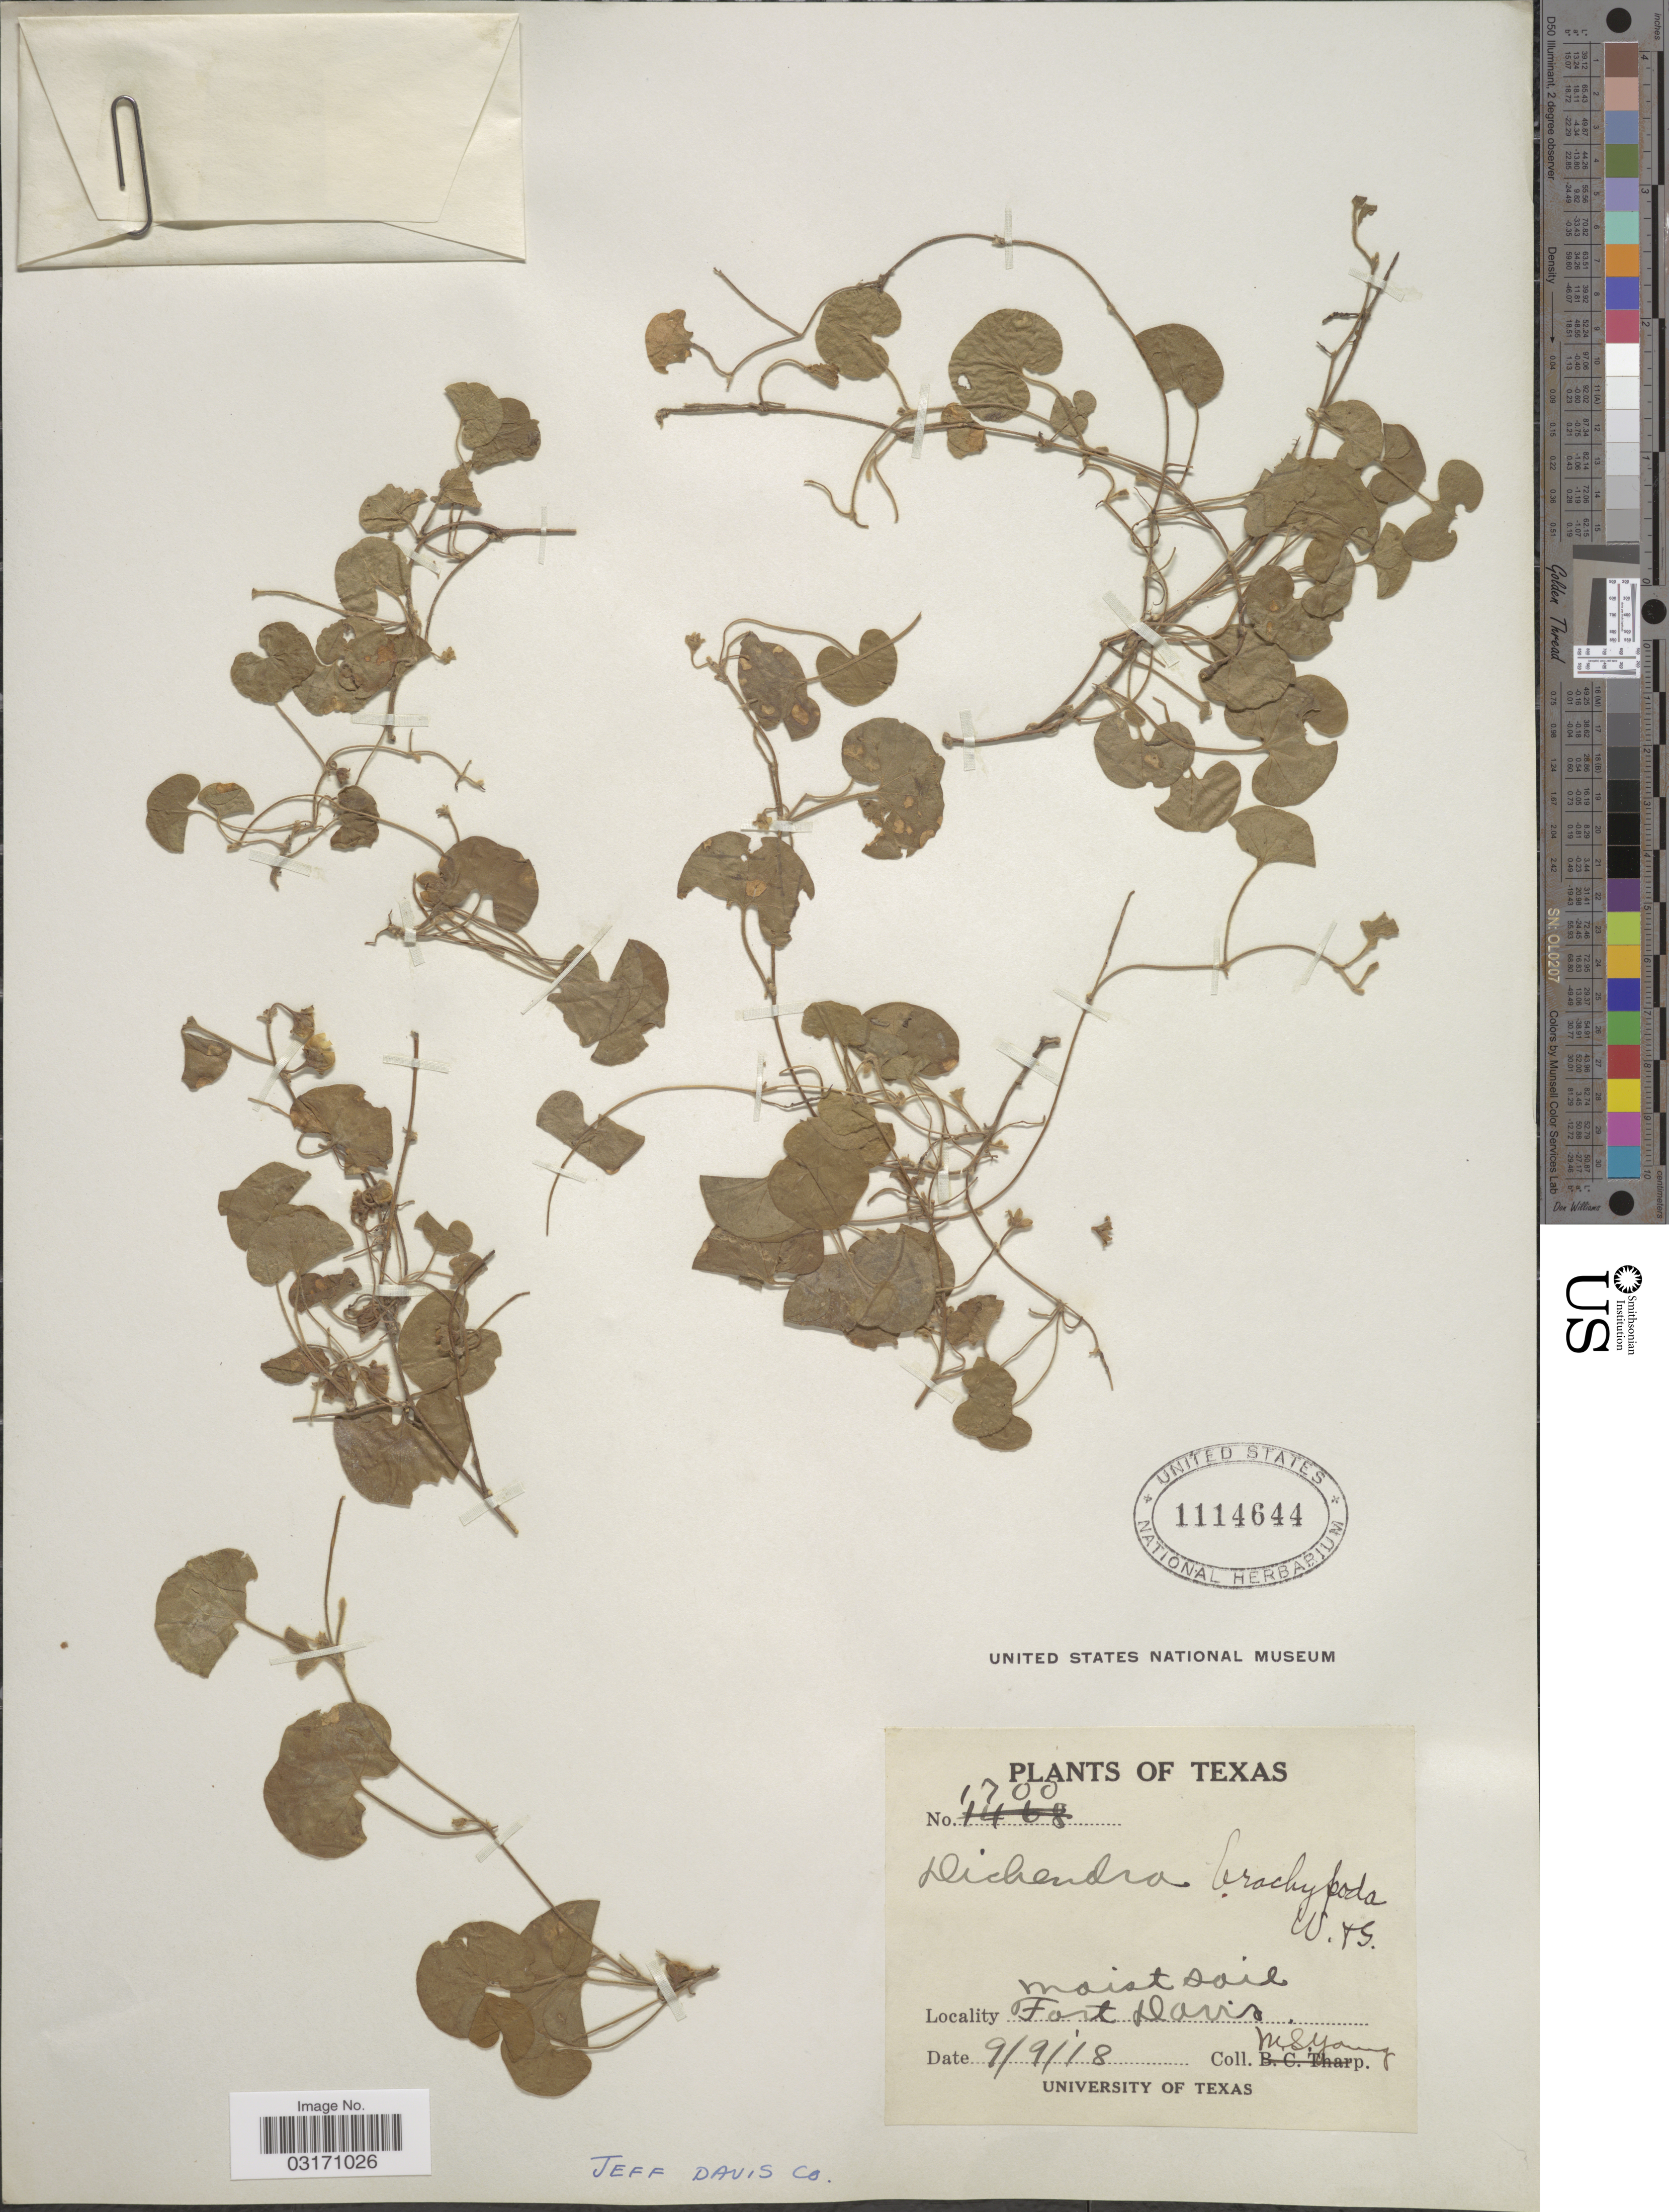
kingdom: Plantae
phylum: Tracheophyta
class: Magnoliopsida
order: Solanales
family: Convolvulaceae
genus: Dichondra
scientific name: Dichondra brachypoda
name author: Wooton & Standl.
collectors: M. Young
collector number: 1700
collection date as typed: Transcribed d/m/y: 9/9/18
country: United States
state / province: Texas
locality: Jeff Davis Co. Fort Davis.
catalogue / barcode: US 1114644